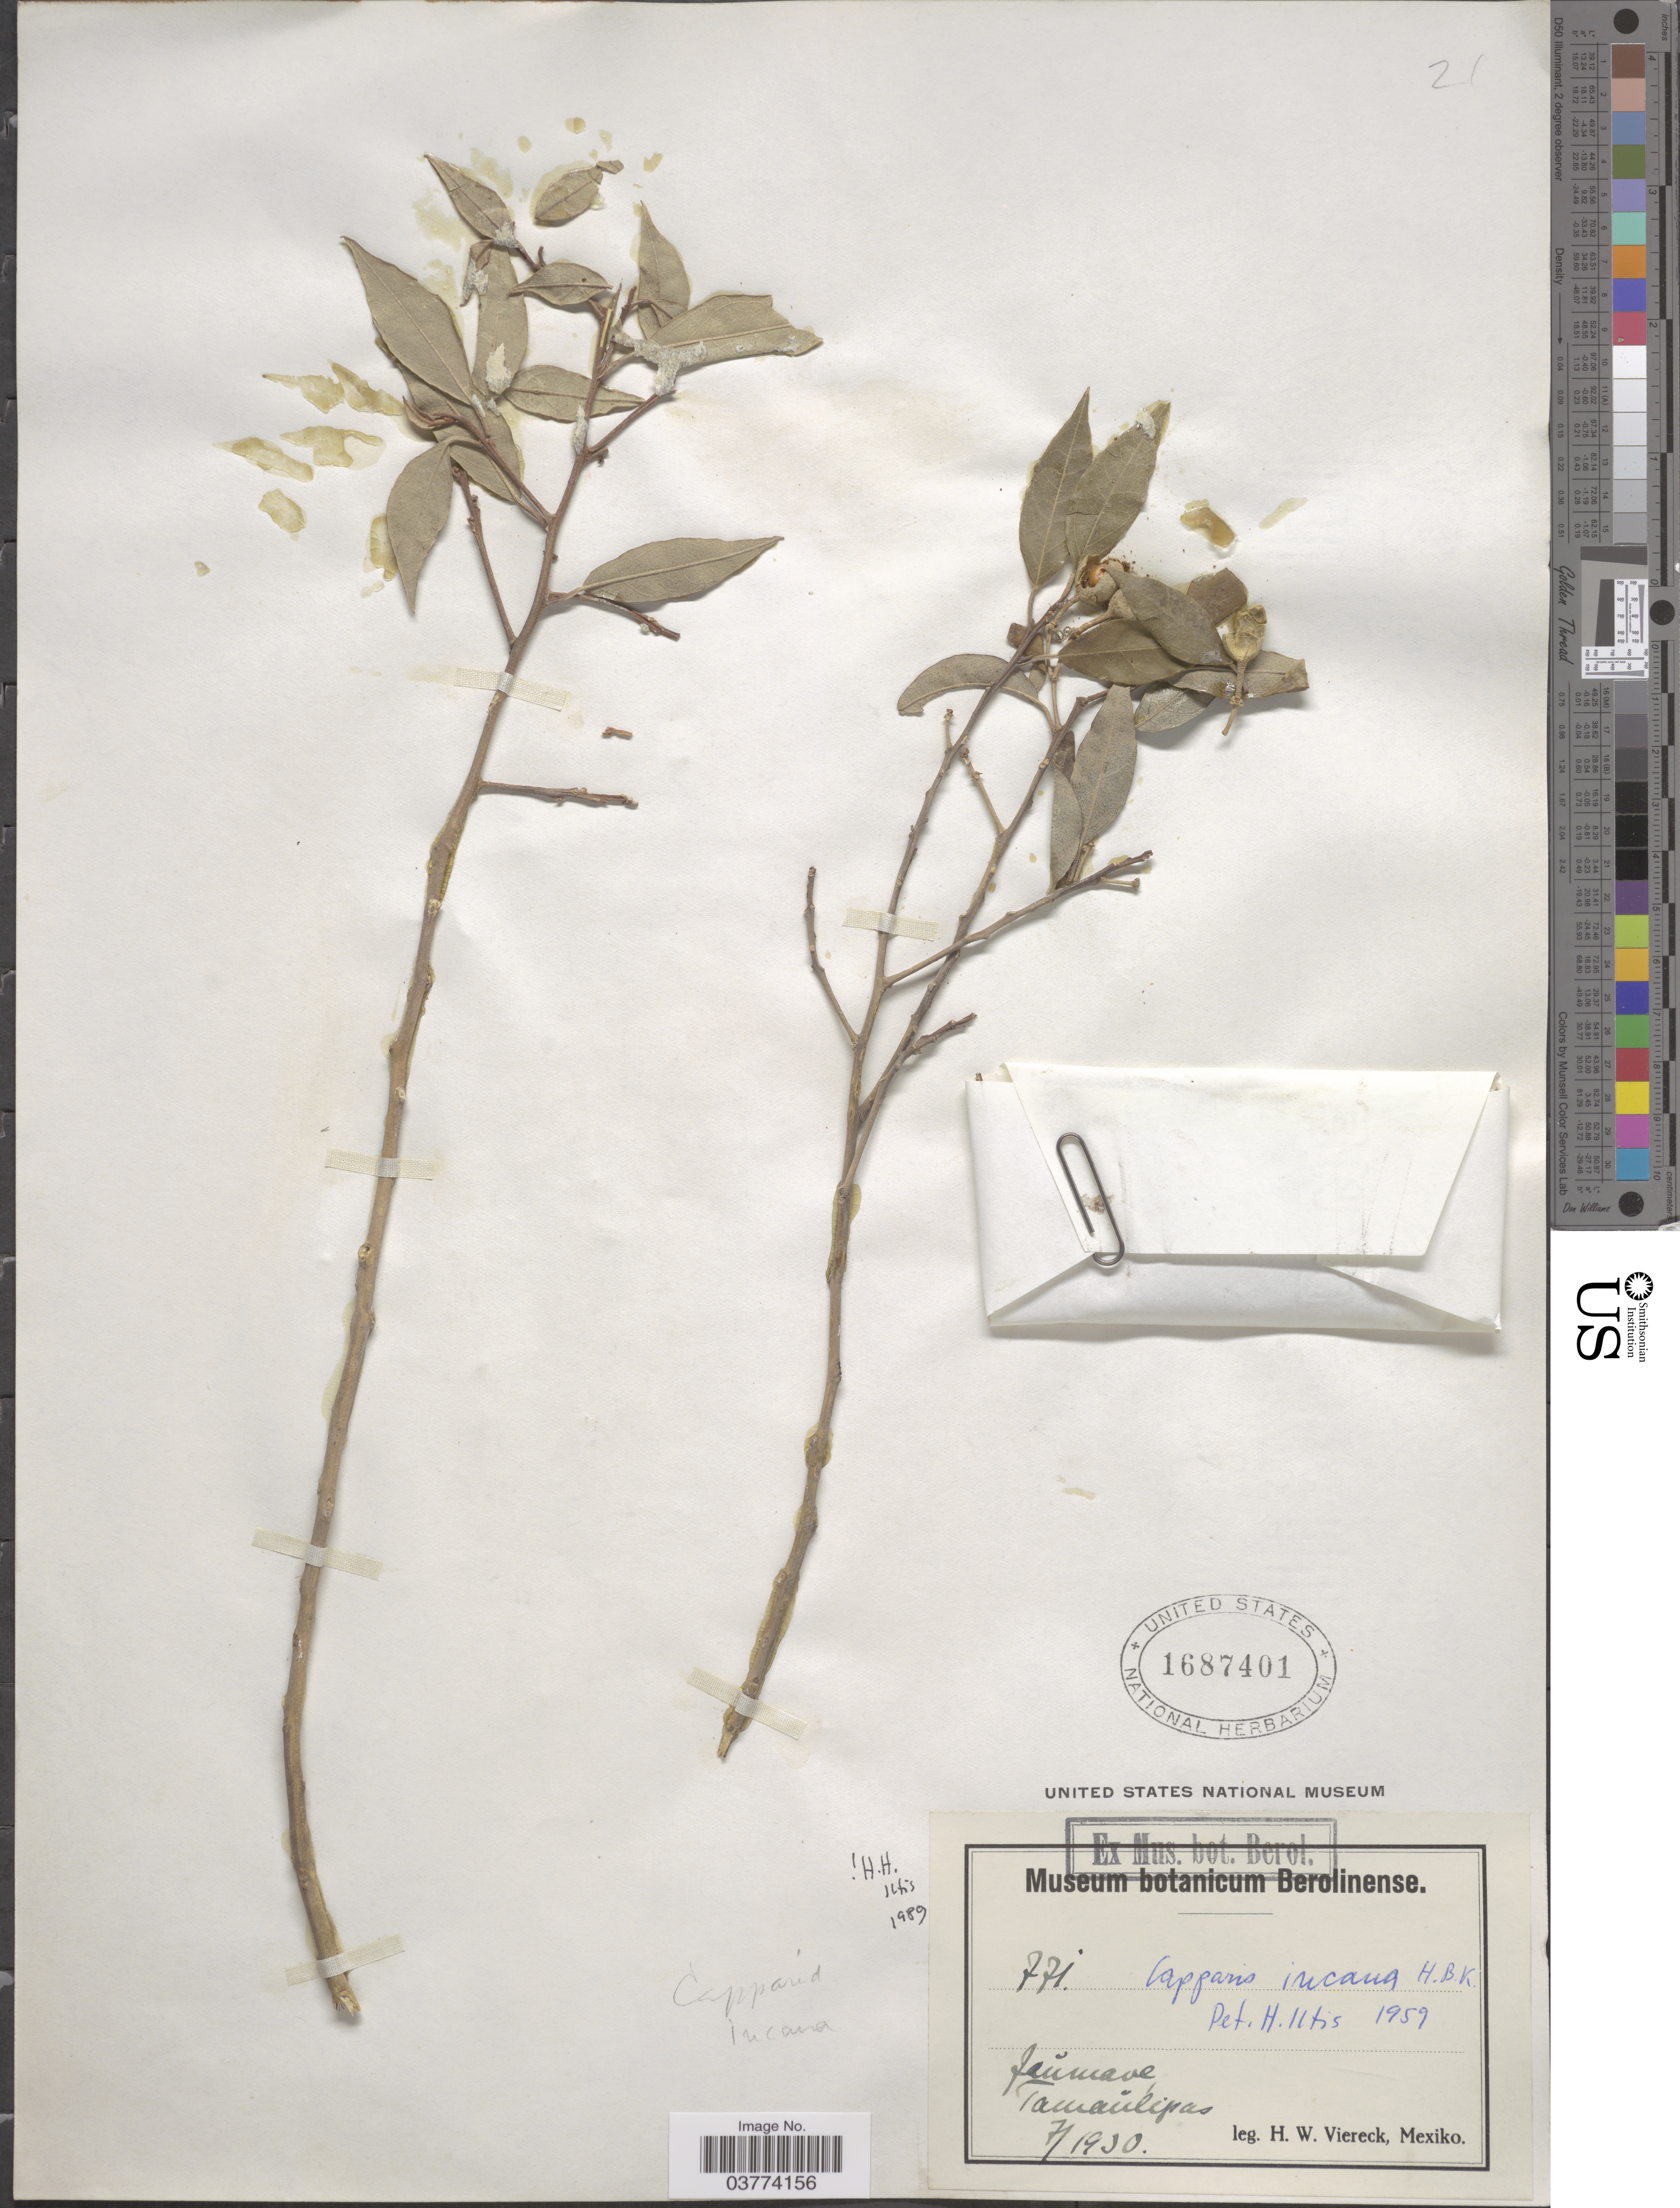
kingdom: Plantae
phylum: Tracheophyta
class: Magnoliopsida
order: Brassicales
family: Capparaceae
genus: Quadrella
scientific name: Quadrella incana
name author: (Kunth) Iltis & Cornejo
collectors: H. W. Viereck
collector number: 771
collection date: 1950-07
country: Mexico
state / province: Tamaulipas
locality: Jaumave.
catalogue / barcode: US 1687401